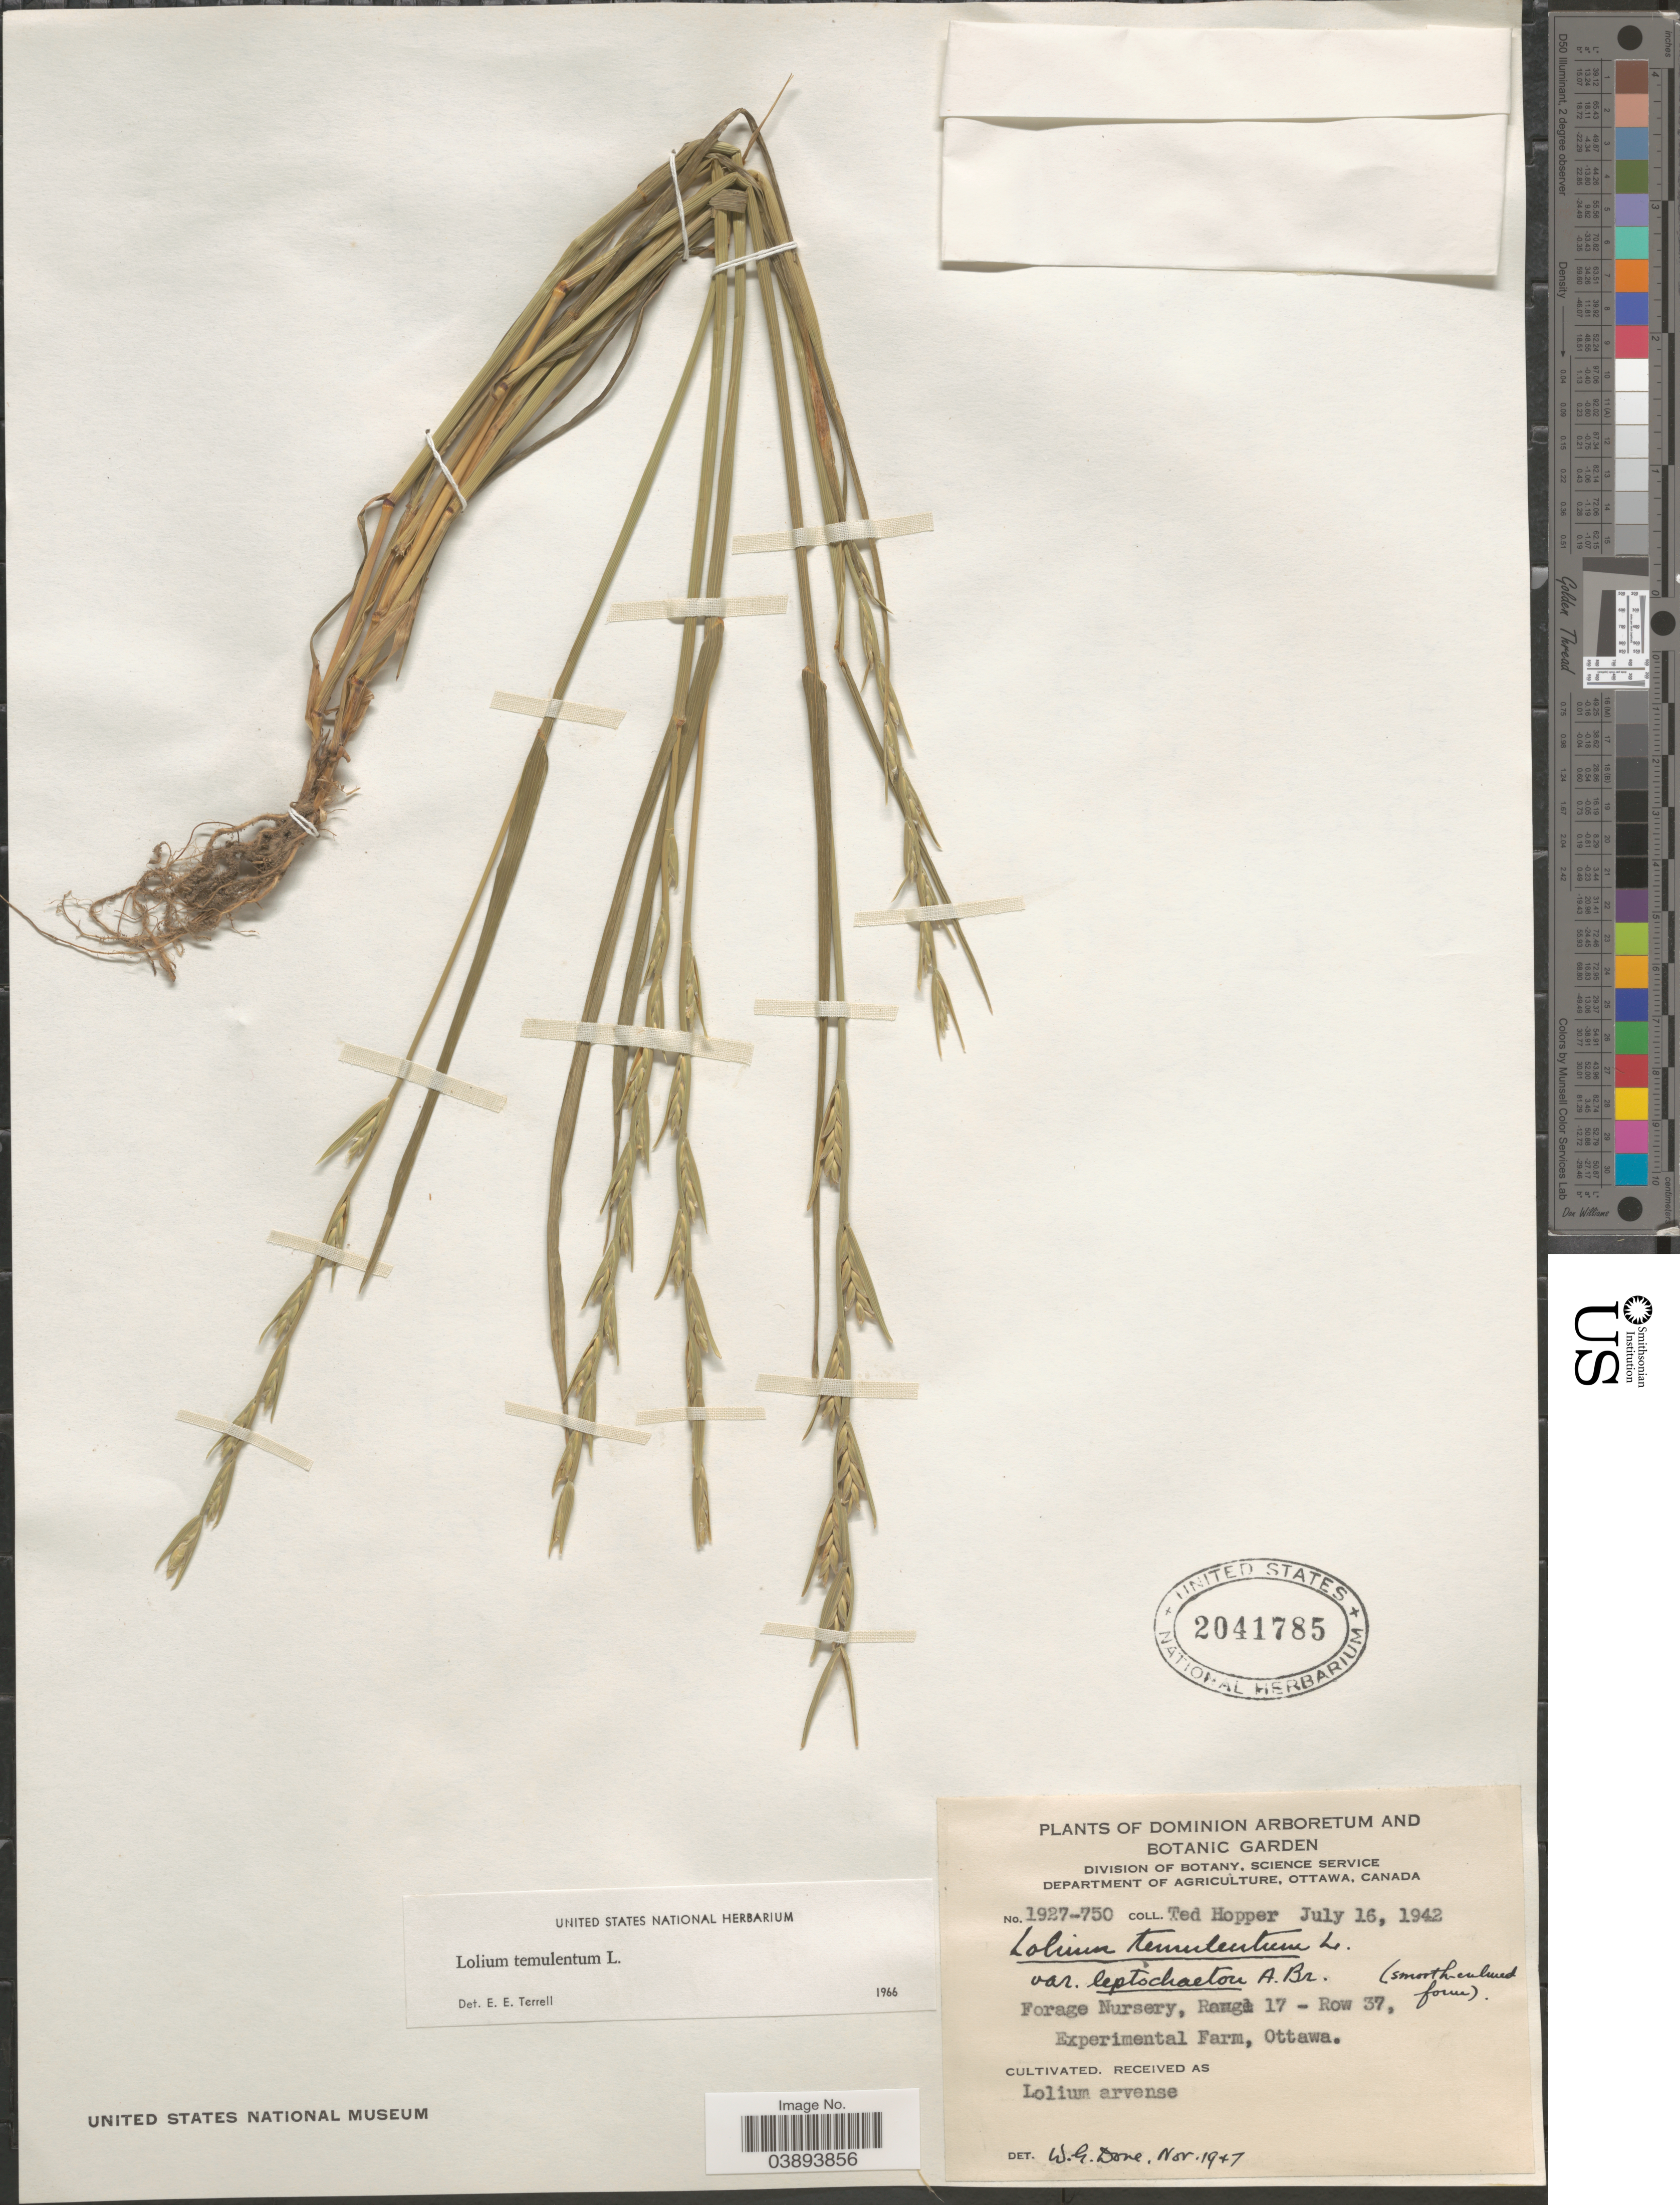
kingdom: Plantae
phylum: Tracheophyta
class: Liliopsida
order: Poales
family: Poaceae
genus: Lolium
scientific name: Lolium temulentum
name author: L.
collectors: T. Hopper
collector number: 1927-750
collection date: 1942-07-16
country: Canada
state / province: Ontario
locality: Dominion Arboretum and Botanic Garden. Forage Nursery, Range 17 - Row 37, Experimental Farm, Ottawa.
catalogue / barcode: US 2041785